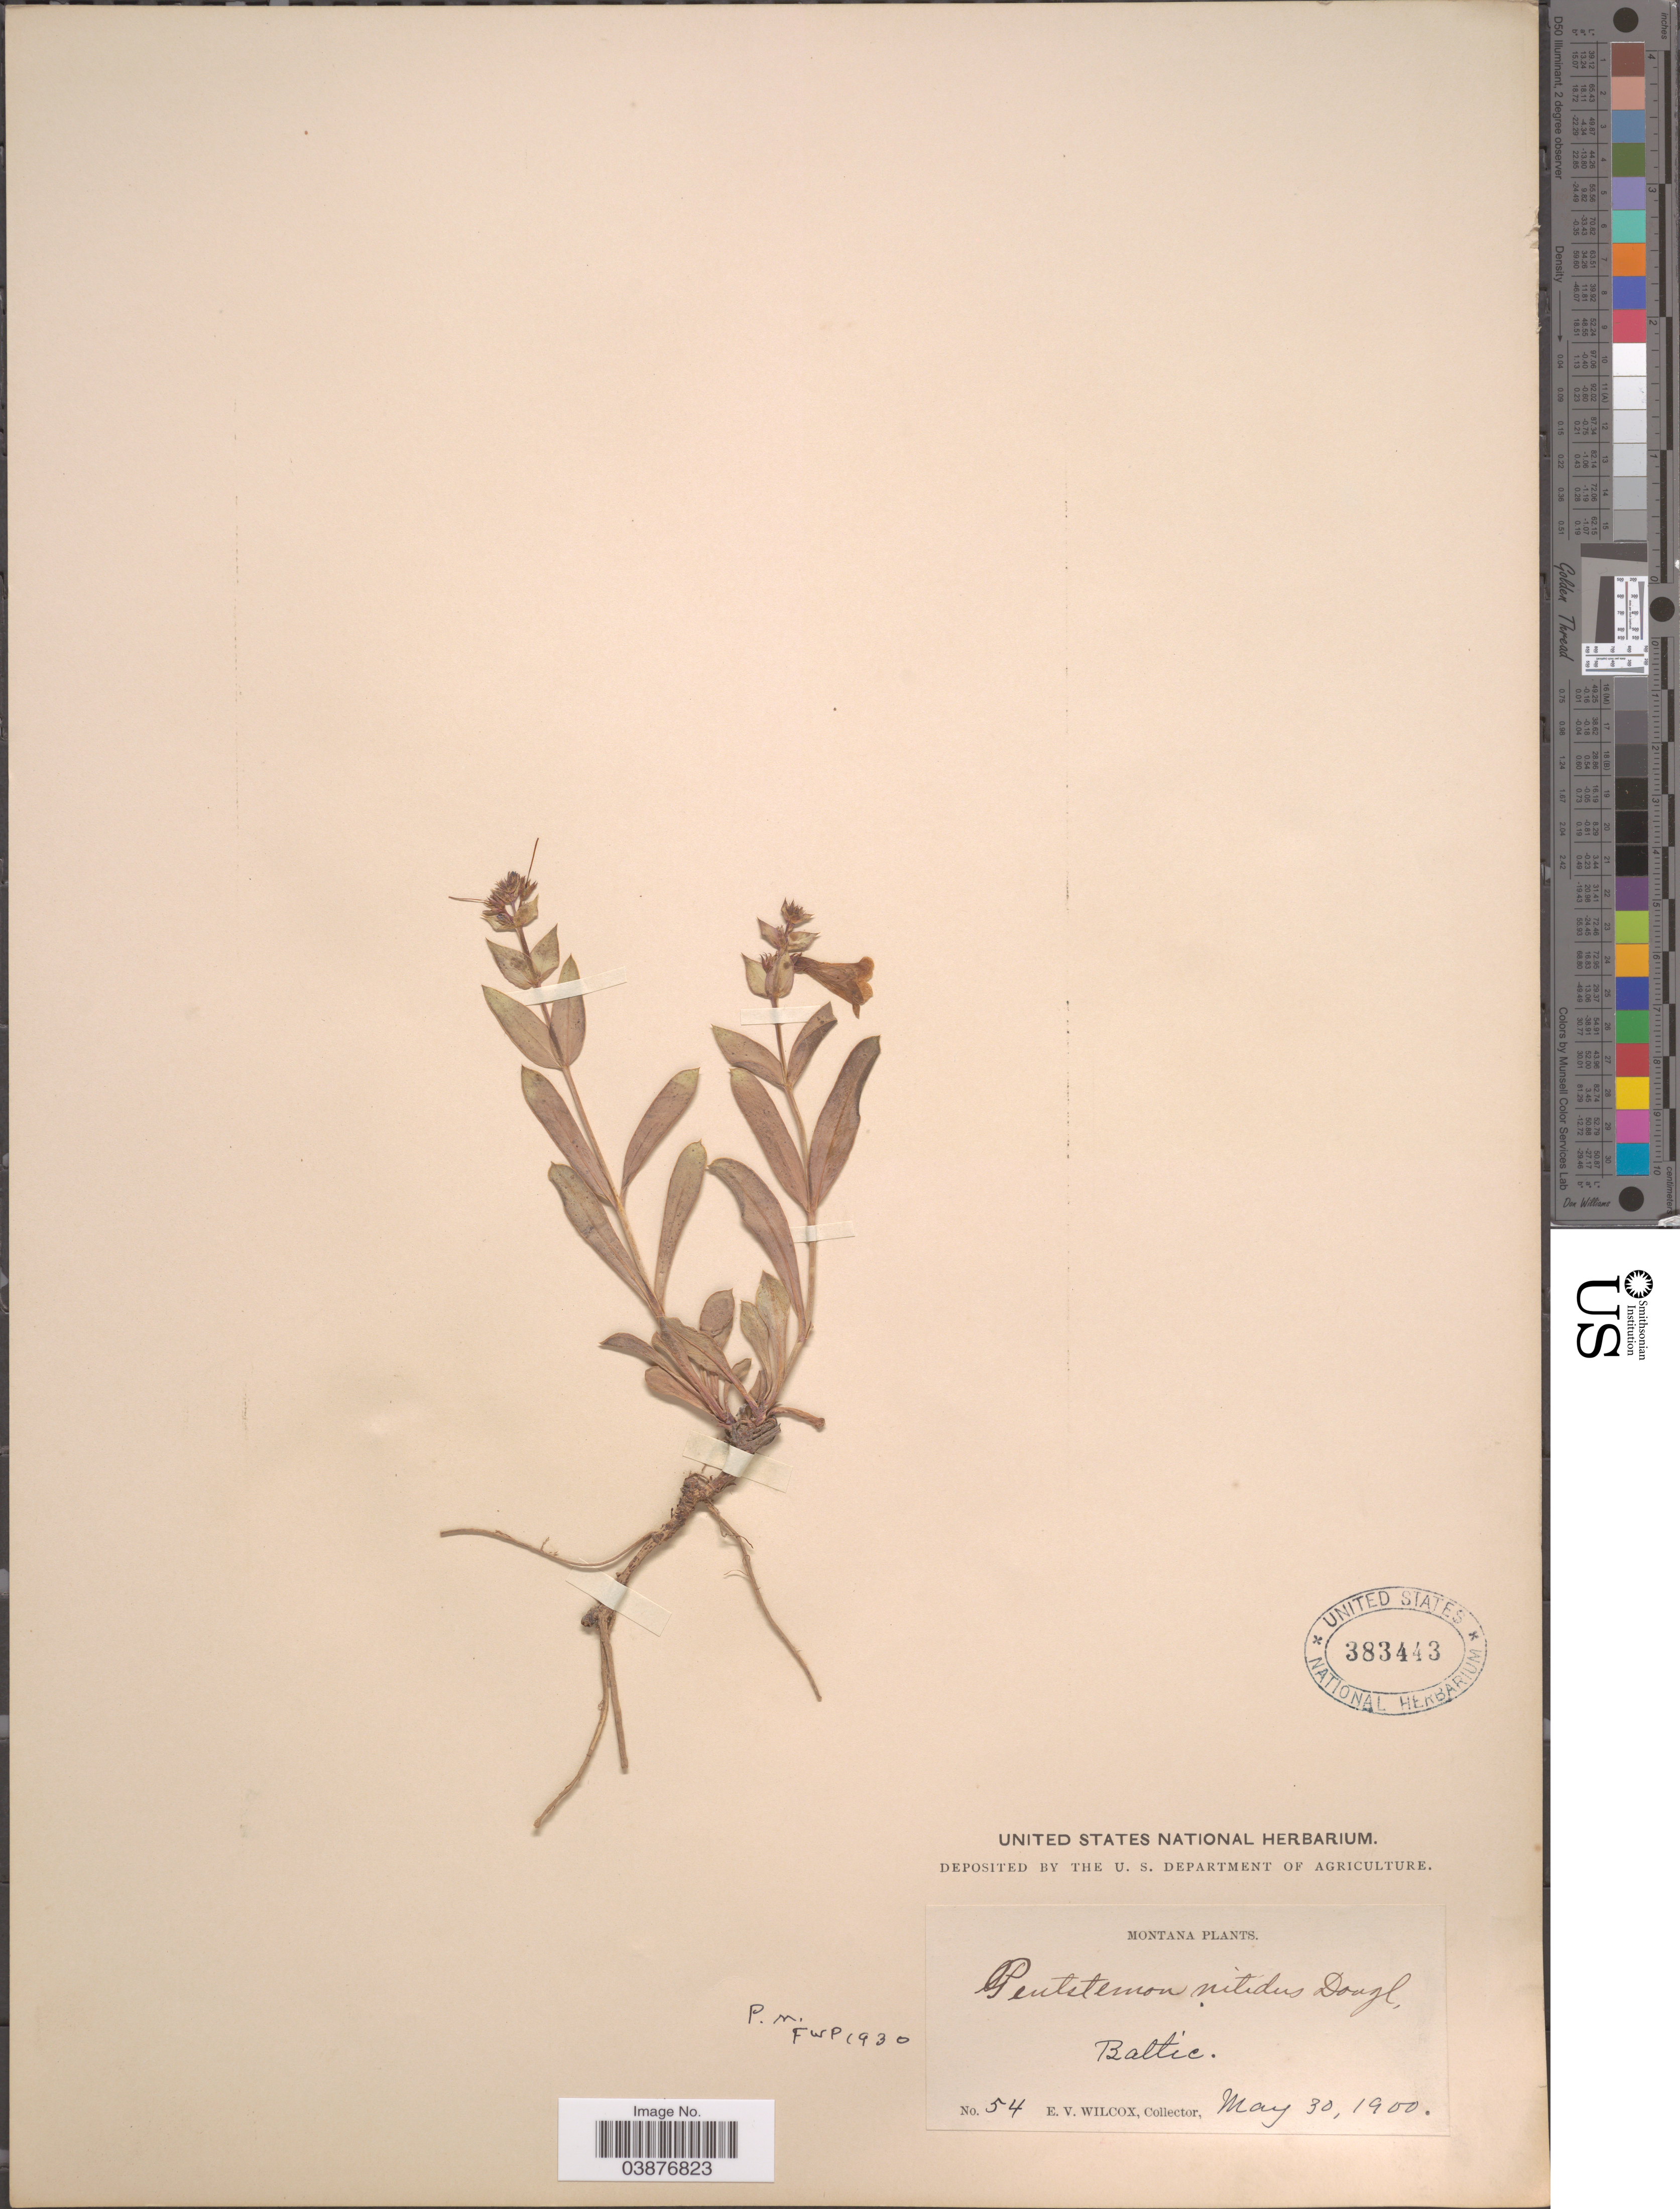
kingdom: Plantae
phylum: Tracheophyta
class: Magnoliopsida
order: Lamiales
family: Plantaginaceae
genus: Penstemon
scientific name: Penstemon nitidus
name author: Douglas ex Benth.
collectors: E. V. Wilcox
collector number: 54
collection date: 1900-05-30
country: United States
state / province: Montana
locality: Baltic.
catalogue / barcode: US 383443